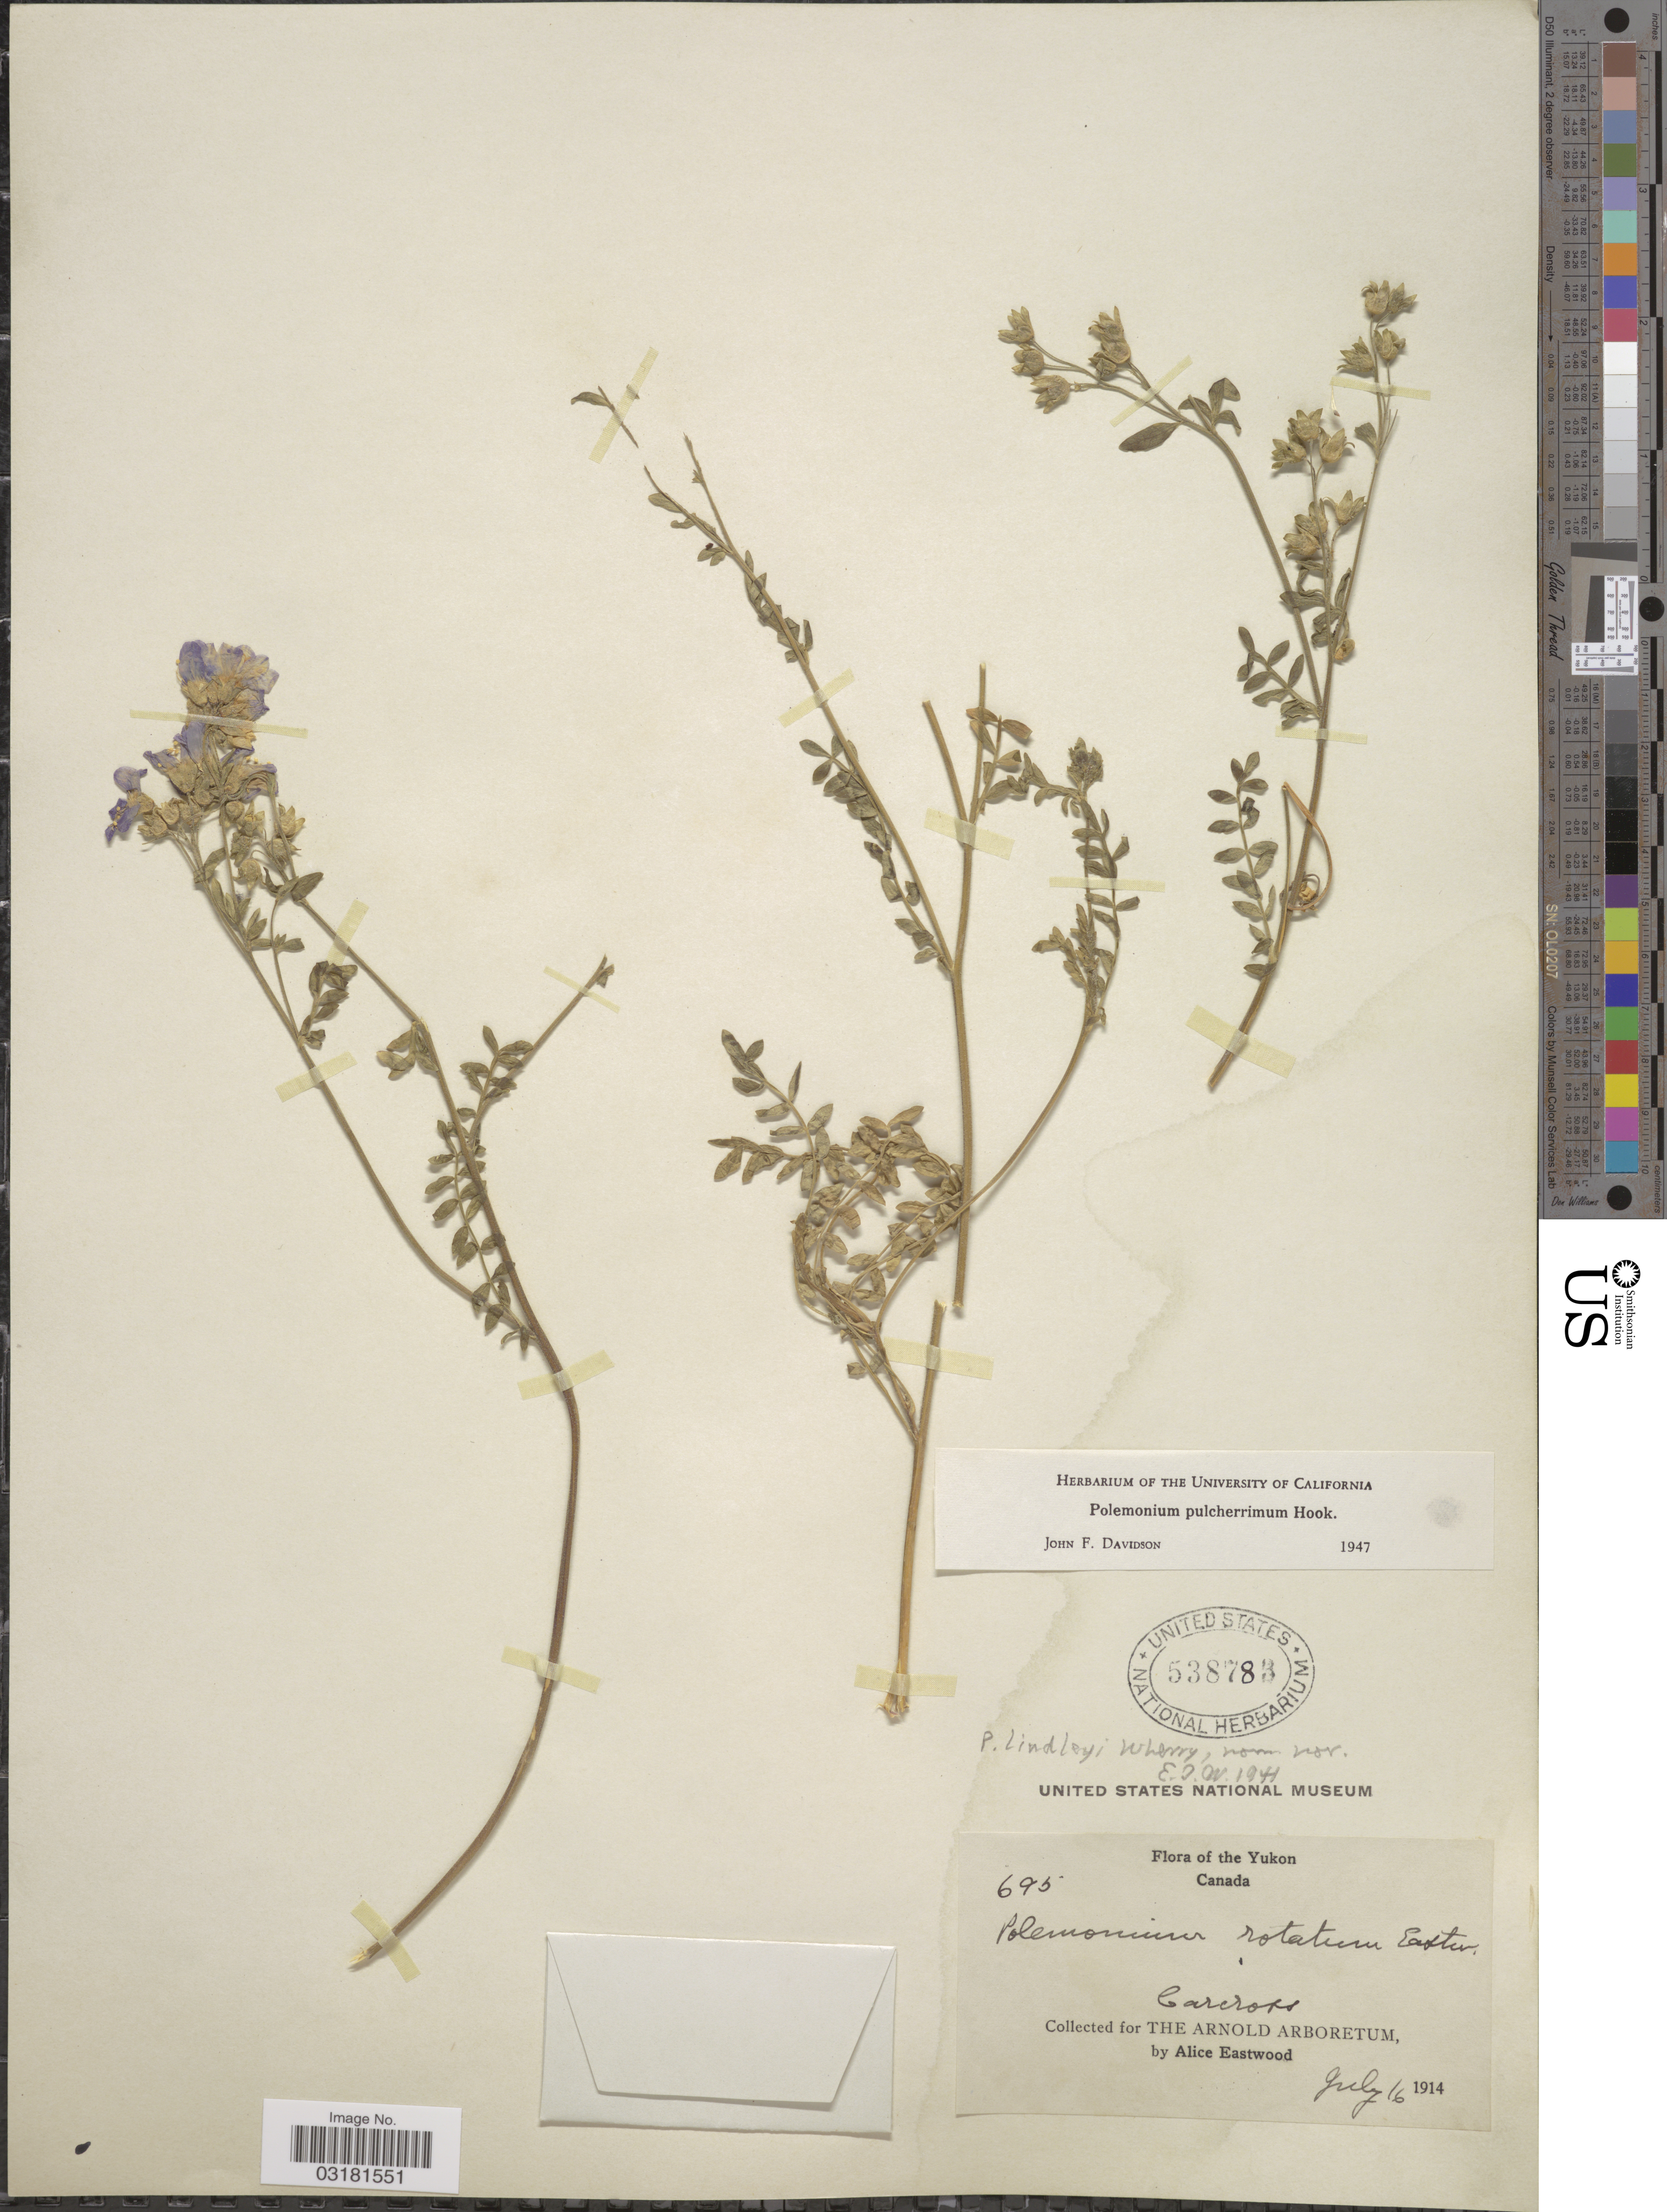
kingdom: Plantae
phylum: Tracheophyta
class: Magnoliopsida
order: Ericales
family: Polemoniaceae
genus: Polemonium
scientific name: Polemonium pulcherrimum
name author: Hook.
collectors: A. Eastwood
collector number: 695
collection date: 1914-07-16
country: Canada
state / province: Yukon Territory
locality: The Yukon, Carcross.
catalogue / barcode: US 538783